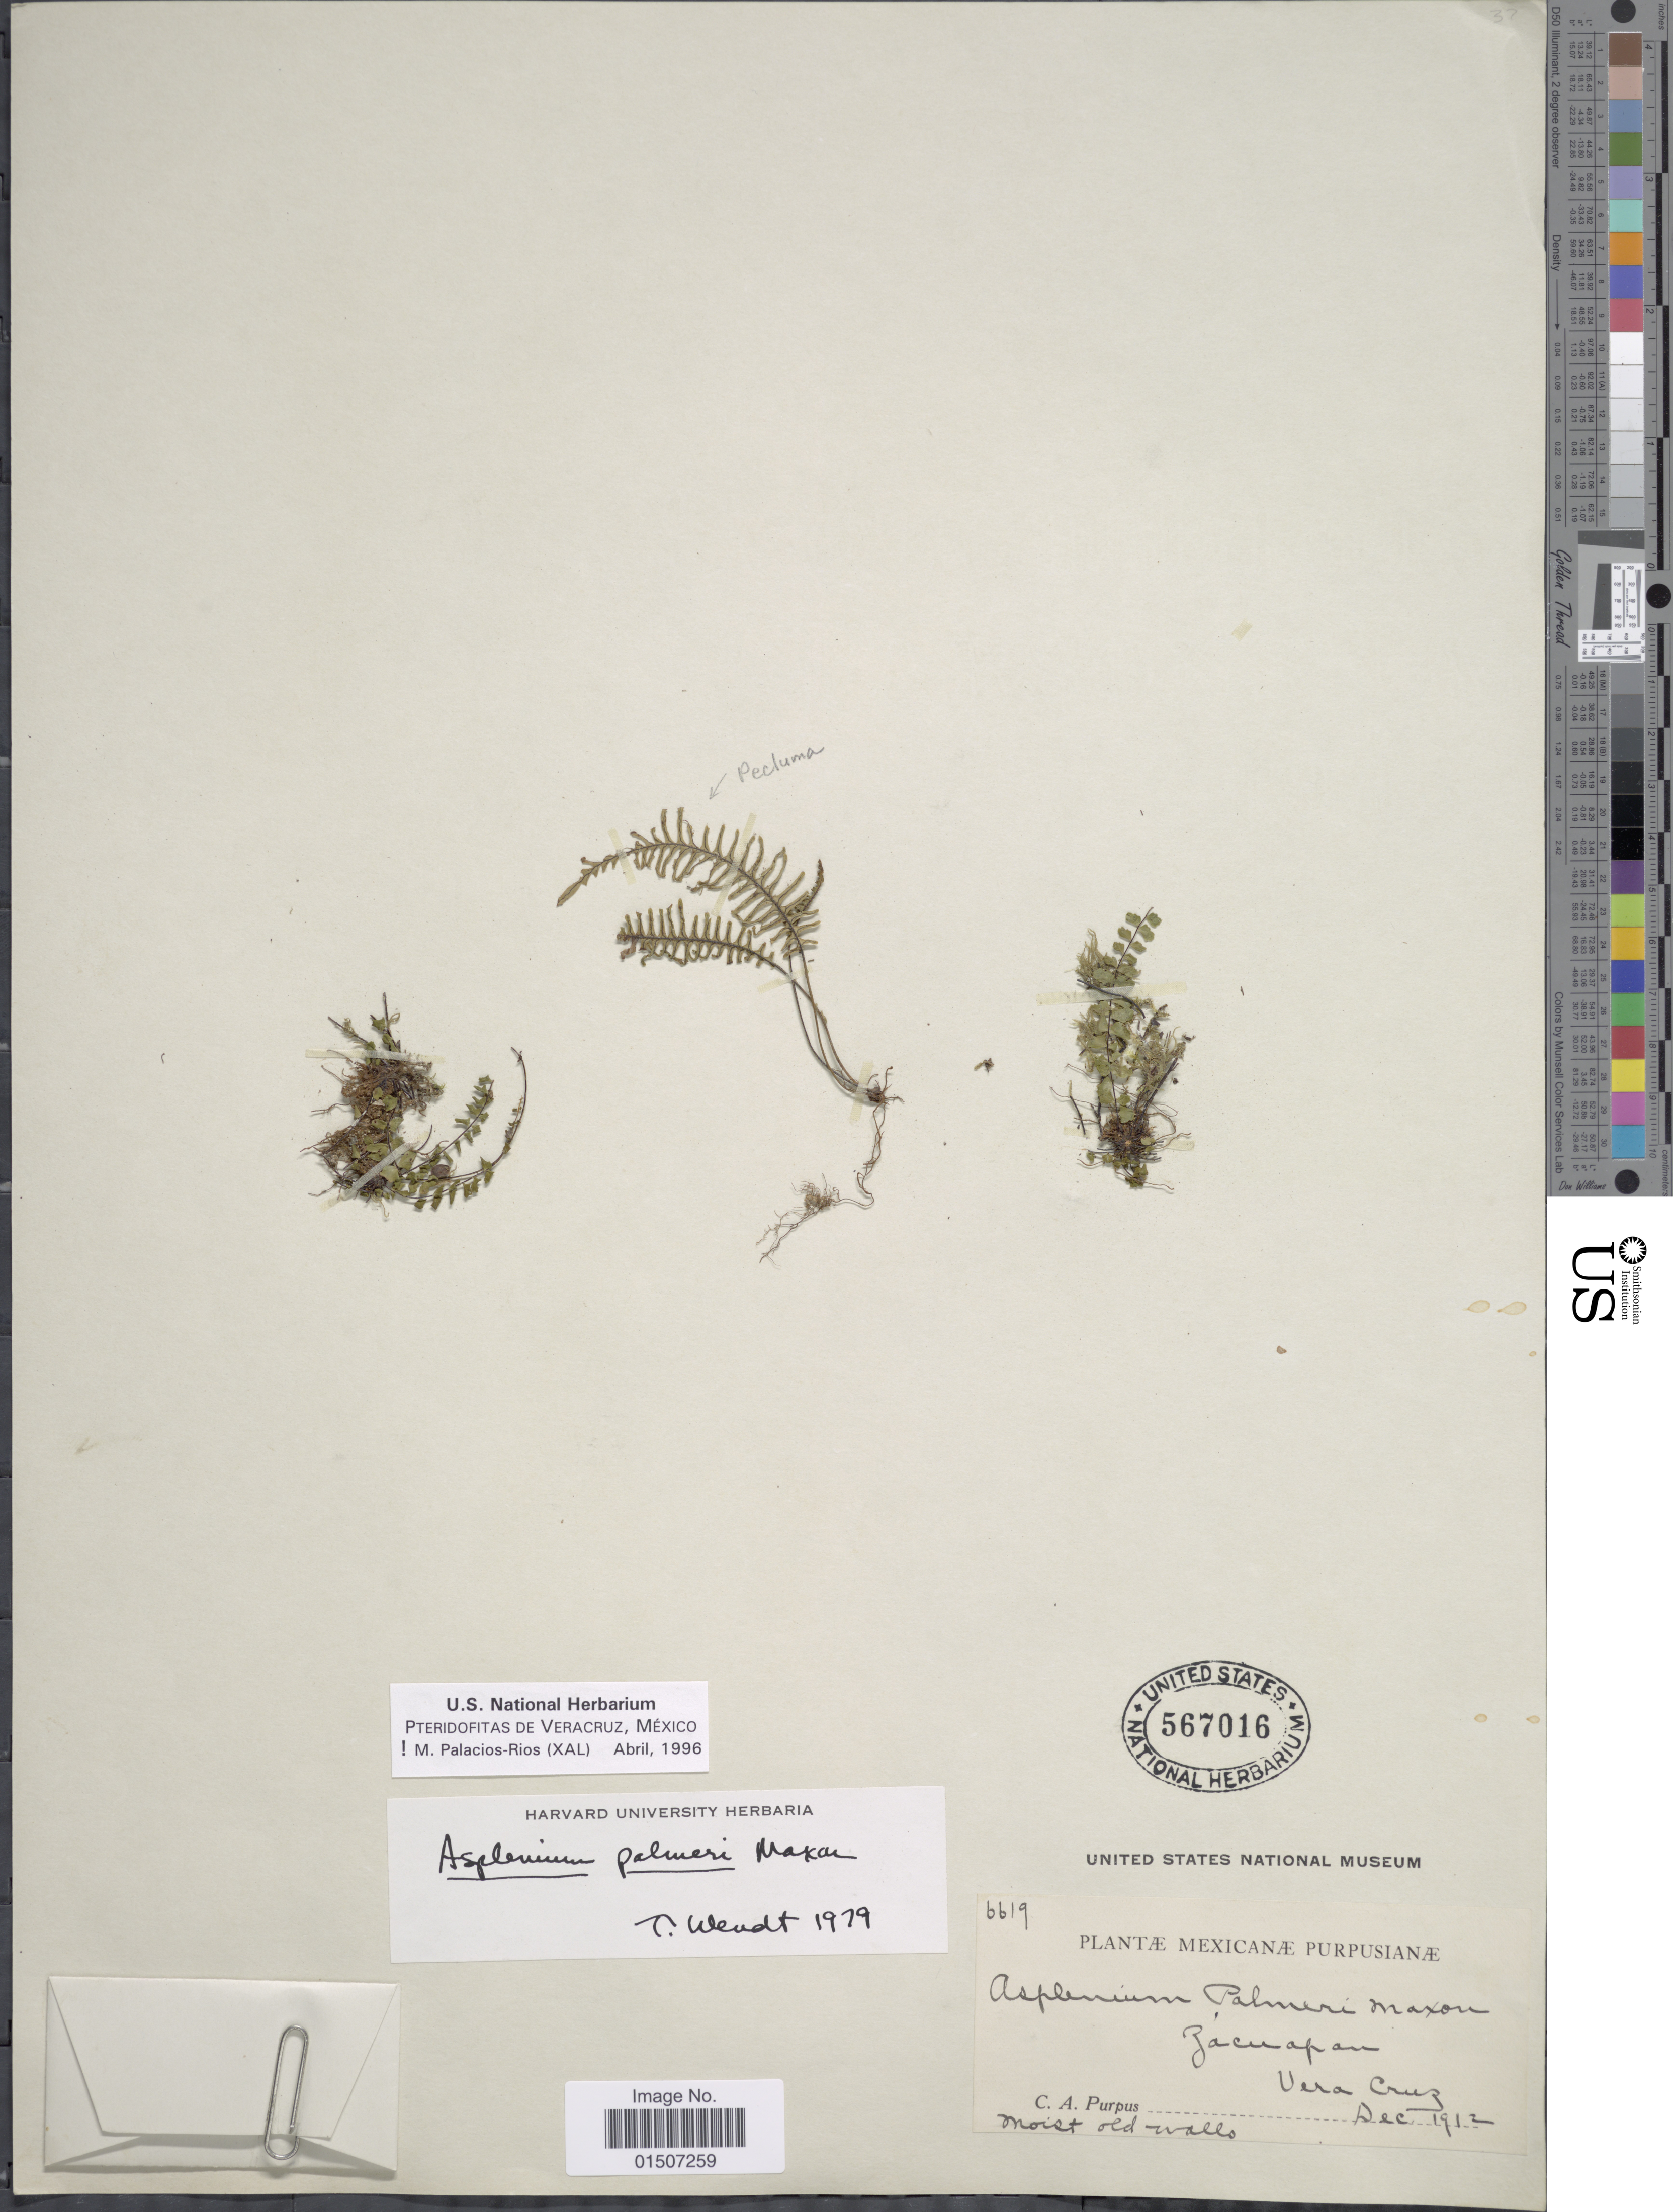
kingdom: Plantae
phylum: Tracheophyta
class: Polypodiopsida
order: Polypodiales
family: Aspleniaceae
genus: Asplenium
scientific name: Asplenium palmeri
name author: Maxon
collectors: C. A. Purpus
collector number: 6619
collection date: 1912-12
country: Mexico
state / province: Veracruz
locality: Zacuapan, Vera Cruz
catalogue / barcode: US 567016